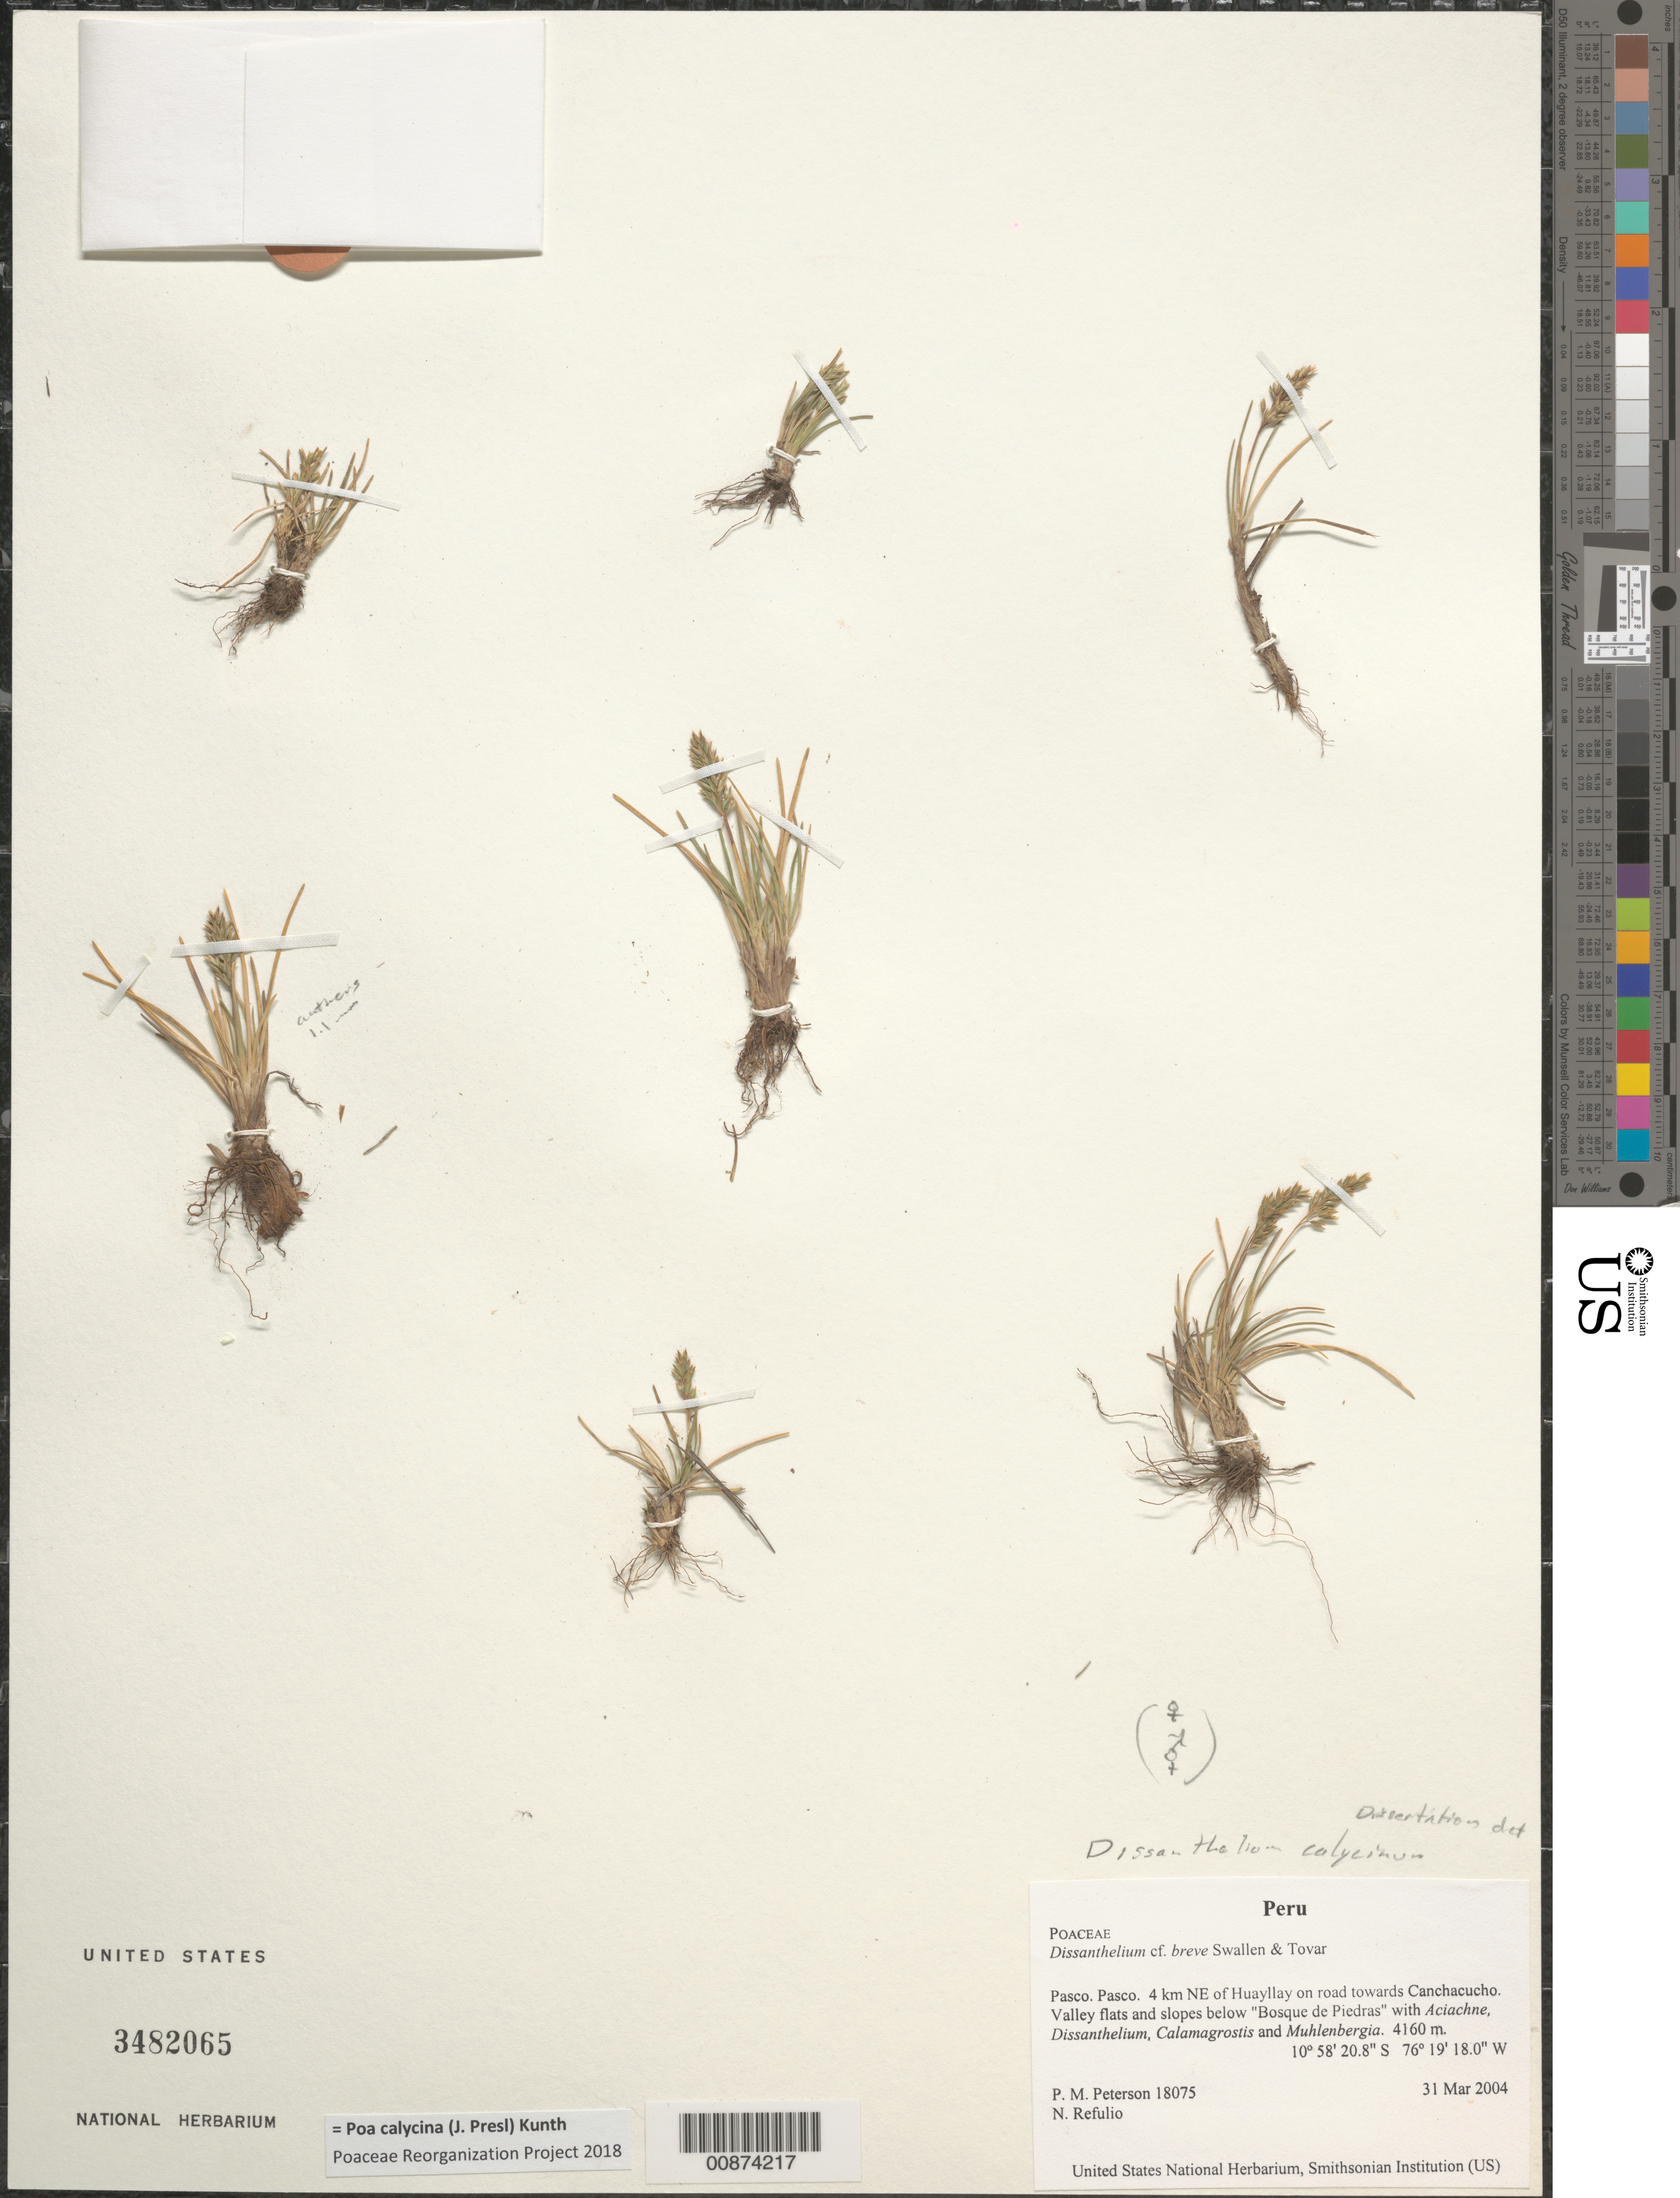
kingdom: Plantae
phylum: Tracheophyta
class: Liliopsida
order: Poales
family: Poaceae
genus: Poa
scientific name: Poa calycina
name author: (J. Presl) Kunth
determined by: Poaceae Reorganization Project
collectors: P. M. Peterson & N. Refulio-Rodríguez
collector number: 18075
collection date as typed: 31 Mar 2004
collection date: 2004-03-31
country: Peru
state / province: Pasco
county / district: Pasco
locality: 4 km NE of Huayllay on road towards Canchacucho. Valley flats and slopes below "Bosque de Piedras" with Aciachne, Dissanthelium, Calamagrostis and Muhlenbergia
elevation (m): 4160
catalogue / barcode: US 3482065